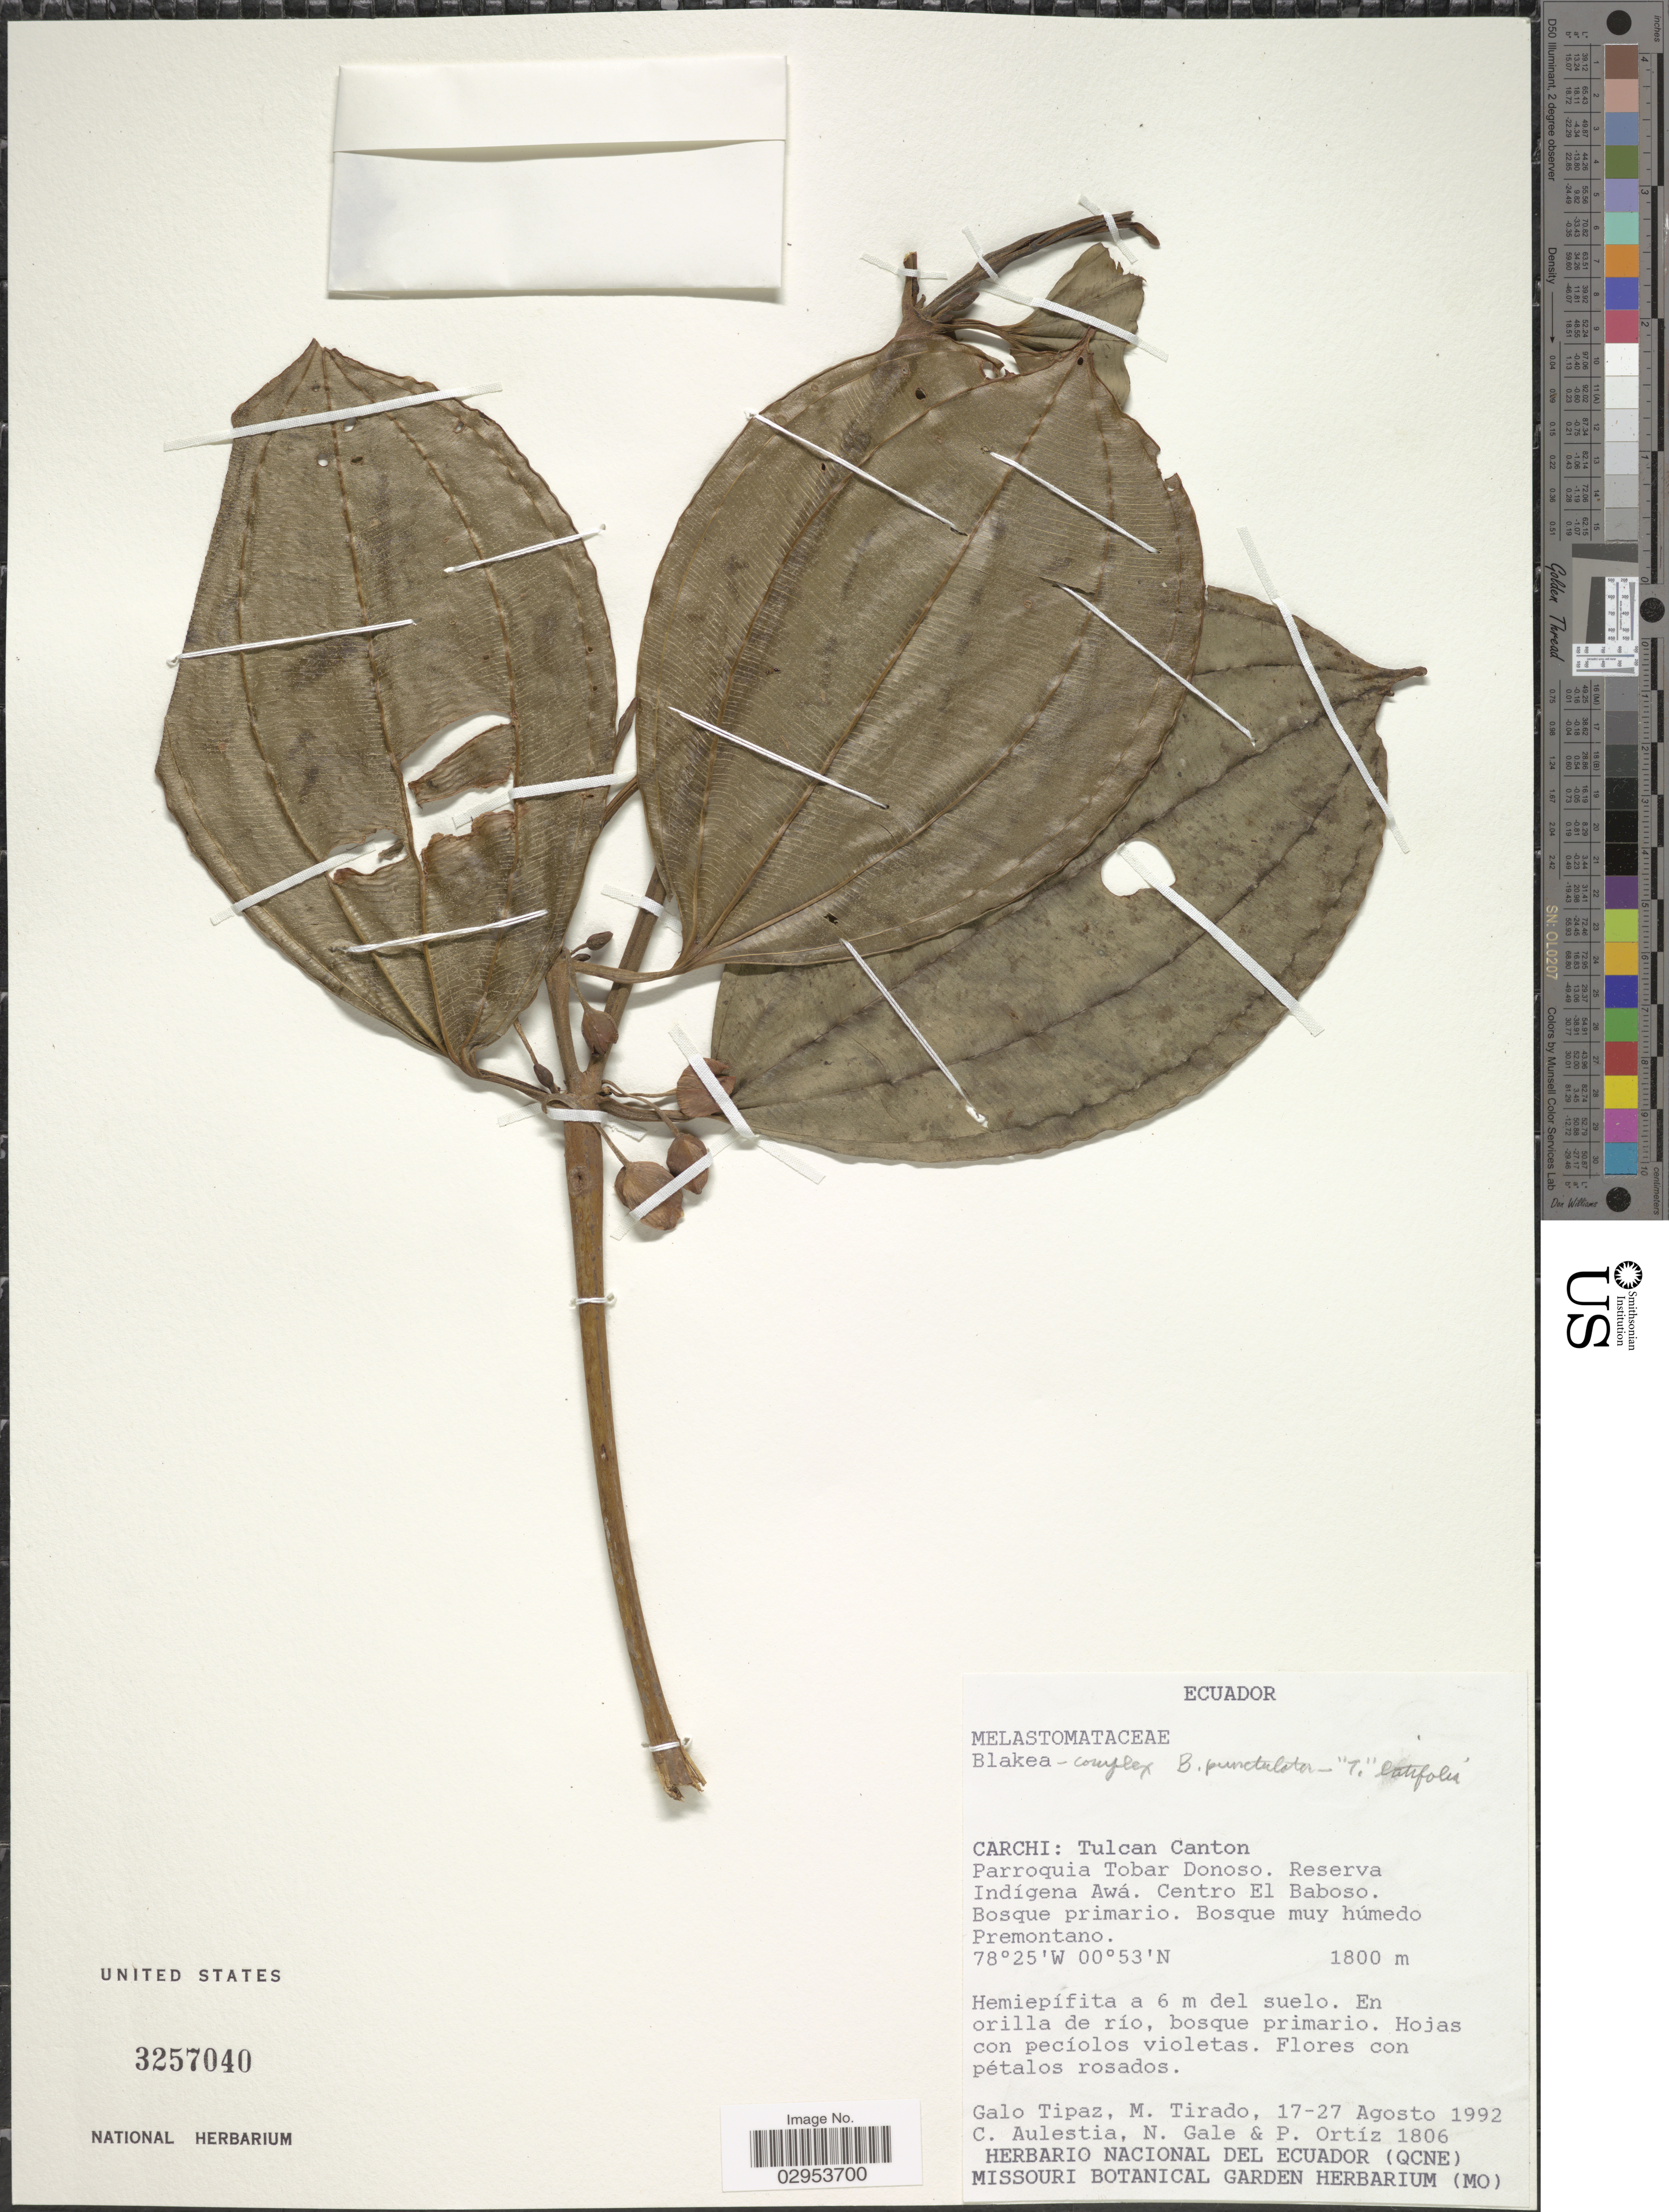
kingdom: Plantae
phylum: Tracheophyta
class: Magnoliopsida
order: Myrtales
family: Melastomataceae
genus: Blakea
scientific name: Blakea sp.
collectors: G. Tipaz, M. Tirado, C. Aulestia, N. Gale & P. Ortíz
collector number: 1806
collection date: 1992-08-17/1992-08-27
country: Ecuador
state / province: Carchi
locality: Tulcan Canton. Parroquia Tobar Donoso. Reserva Indígena Awá. centro El Baboso.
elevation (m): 1800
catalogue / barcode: US 3257040